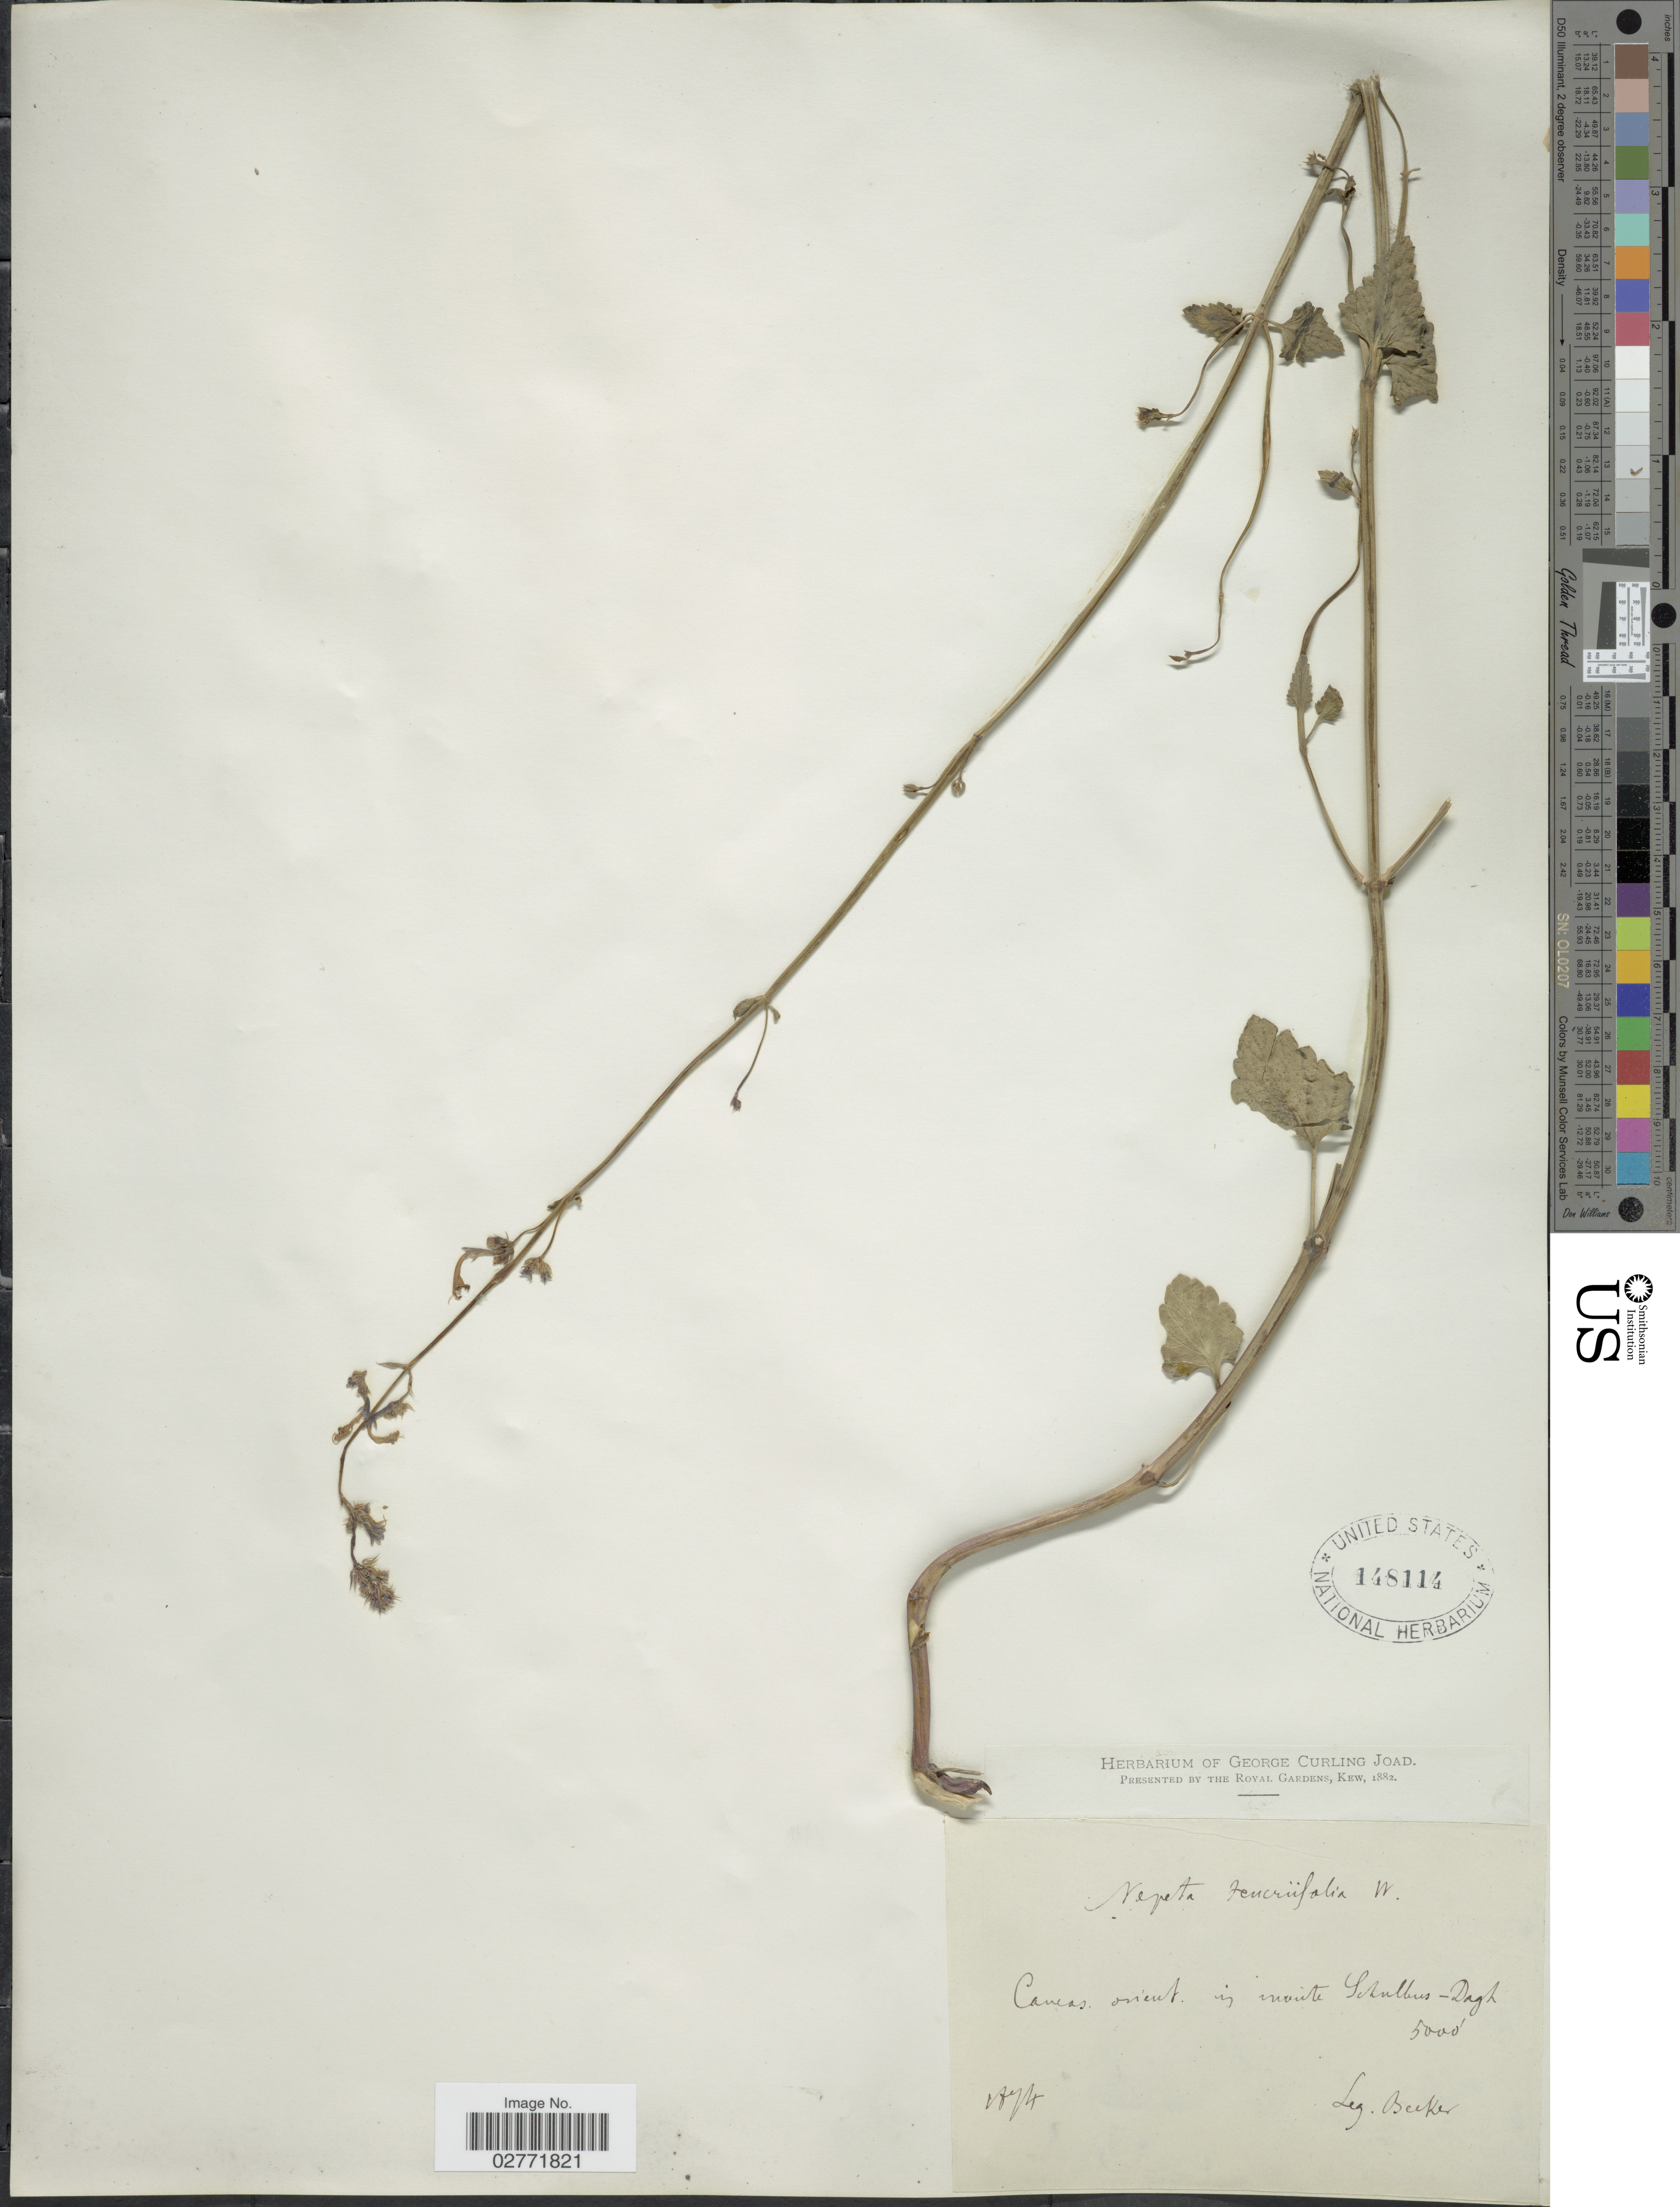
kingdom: Plantae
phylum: Tracheophyta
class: Magnoliopsida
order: Lamiales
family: Lamiaceae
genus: Nepeta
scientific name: Nepeta teucriifolia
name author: Willd.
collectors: -. Becker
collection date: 1874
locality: Caucas. orient. in monte Shulbus-Dagh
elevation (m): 1524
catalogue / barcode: US 148114